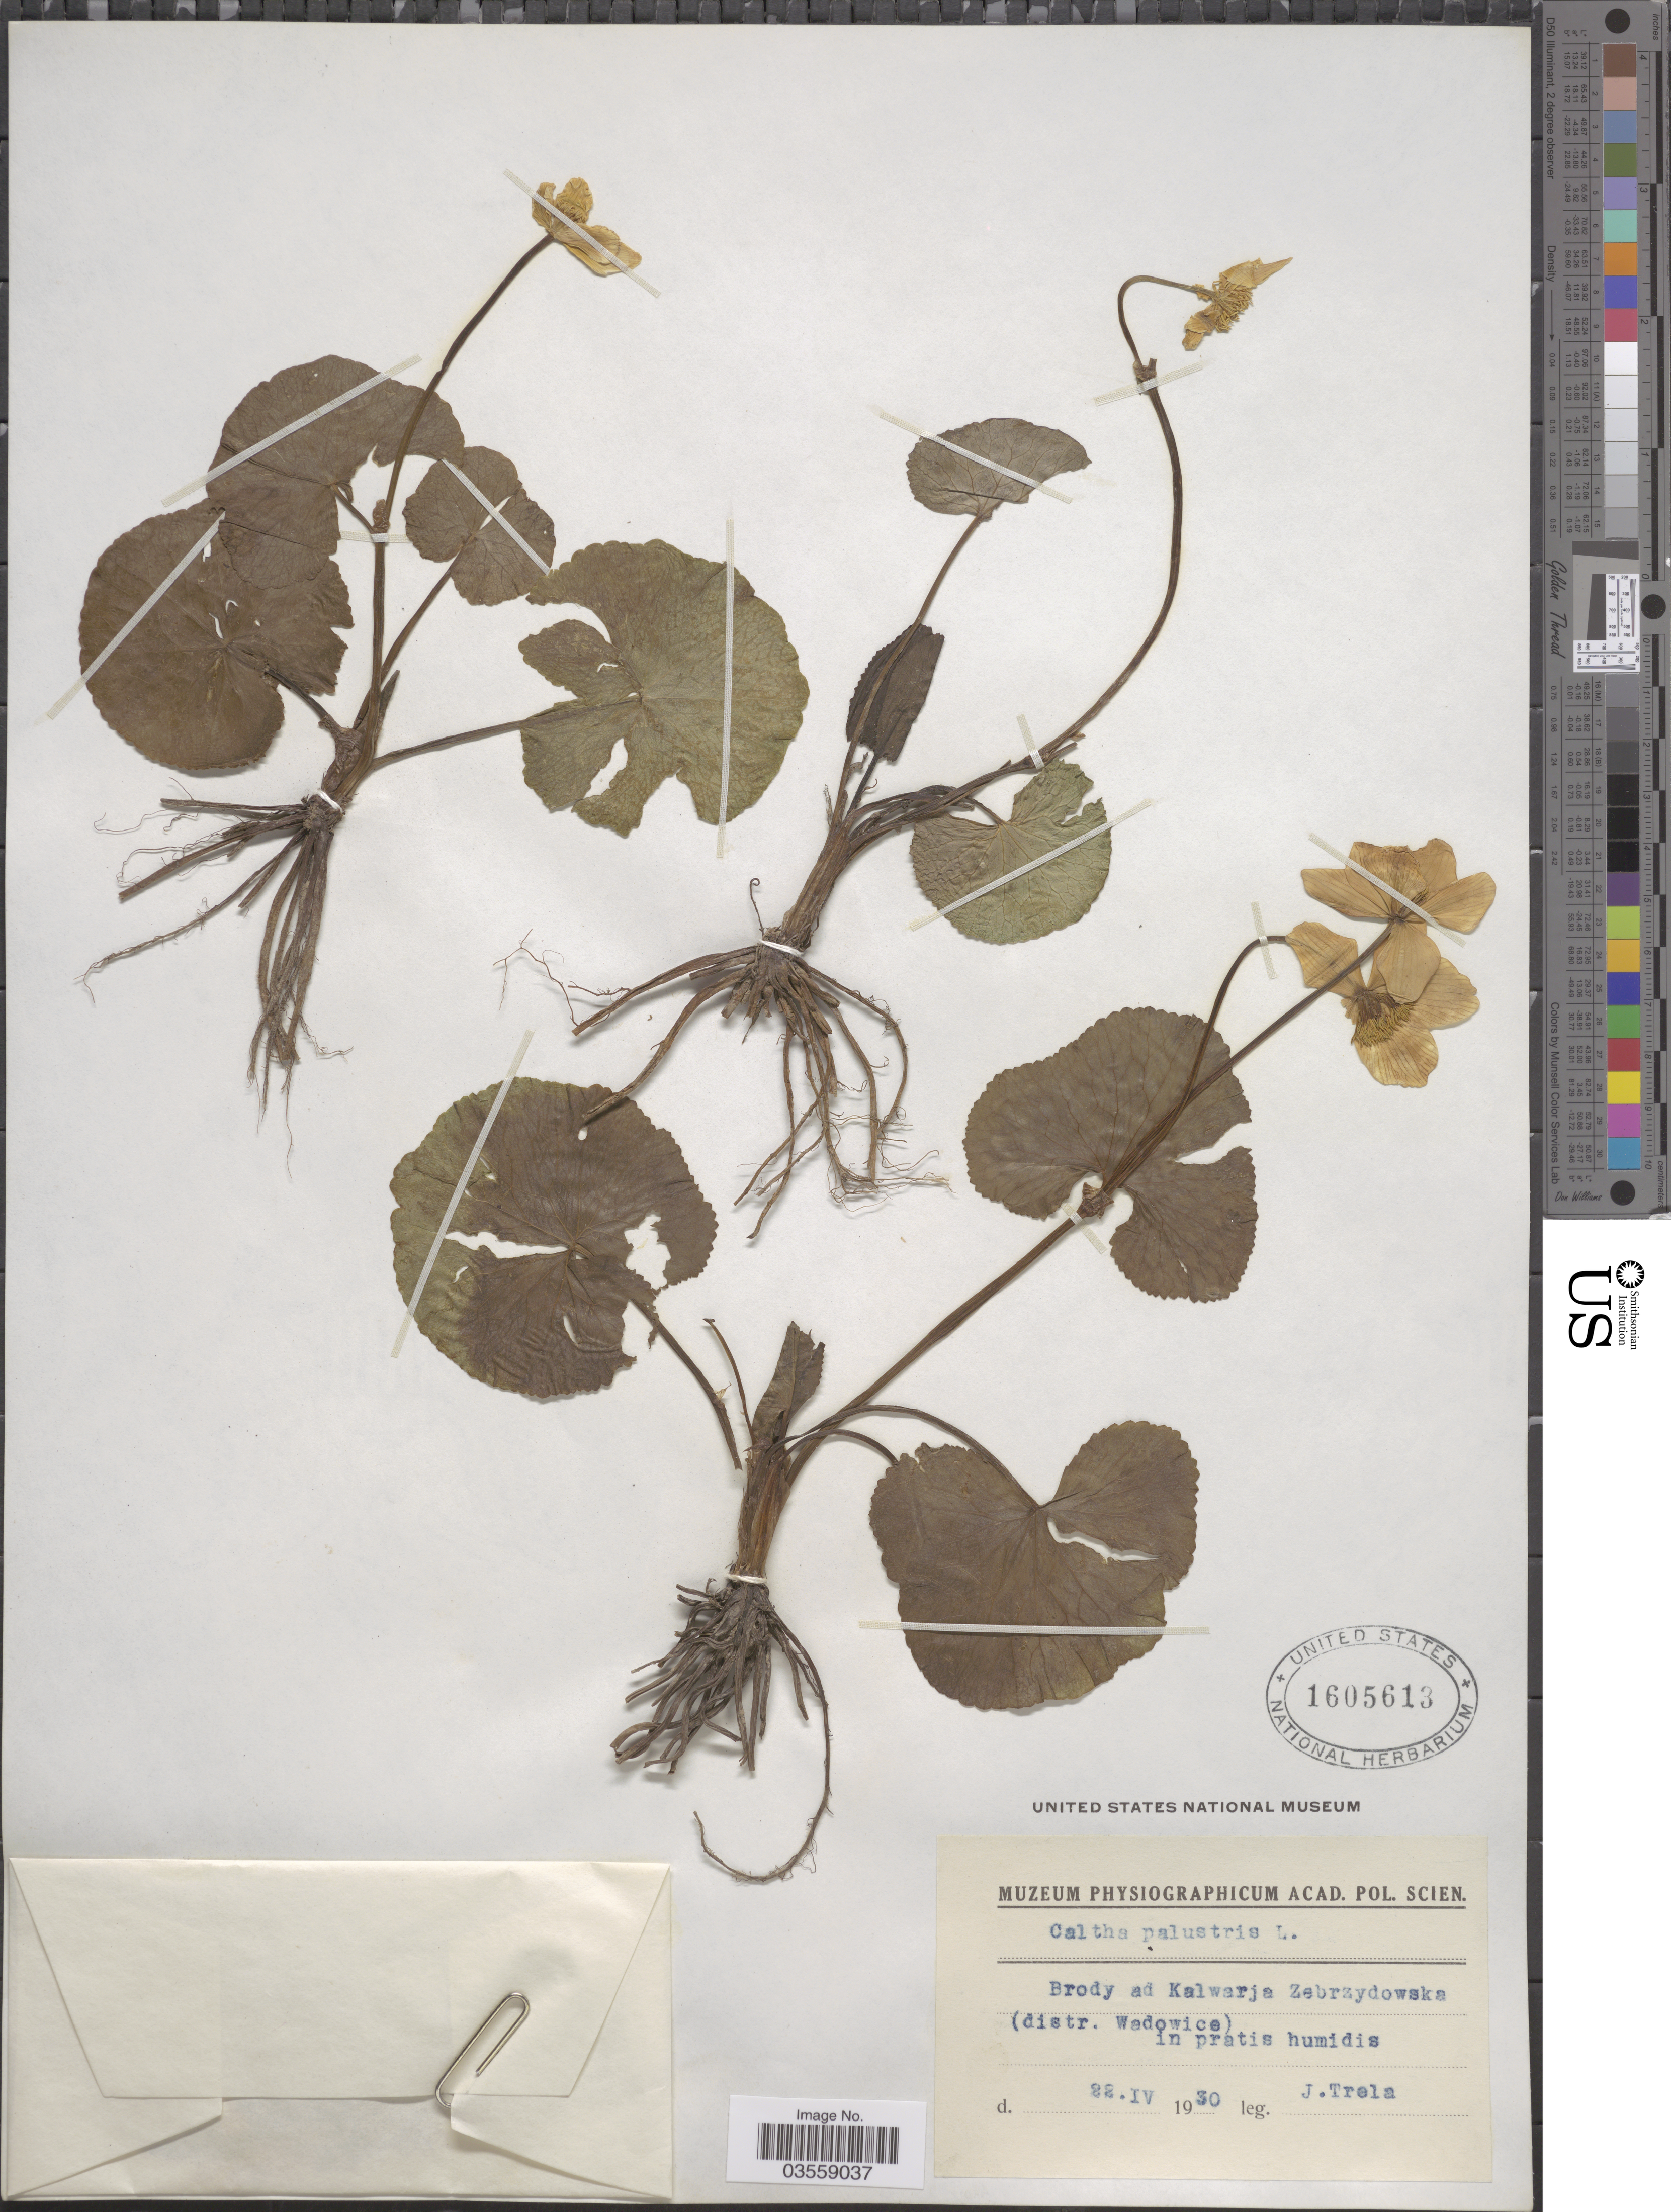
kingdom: Plantae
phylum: Tracheophyta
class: Magnoliopsida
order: Ranunculales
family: Ranunculaceae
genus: Caltha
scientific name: Caltha palustris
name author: L.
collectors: J. Trela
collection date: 1930-04-22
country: Poland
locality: Brody ad Kalwarja Zebrzydowska (distr. Wadowice), in pratis humidis.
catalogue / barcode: US 1605613